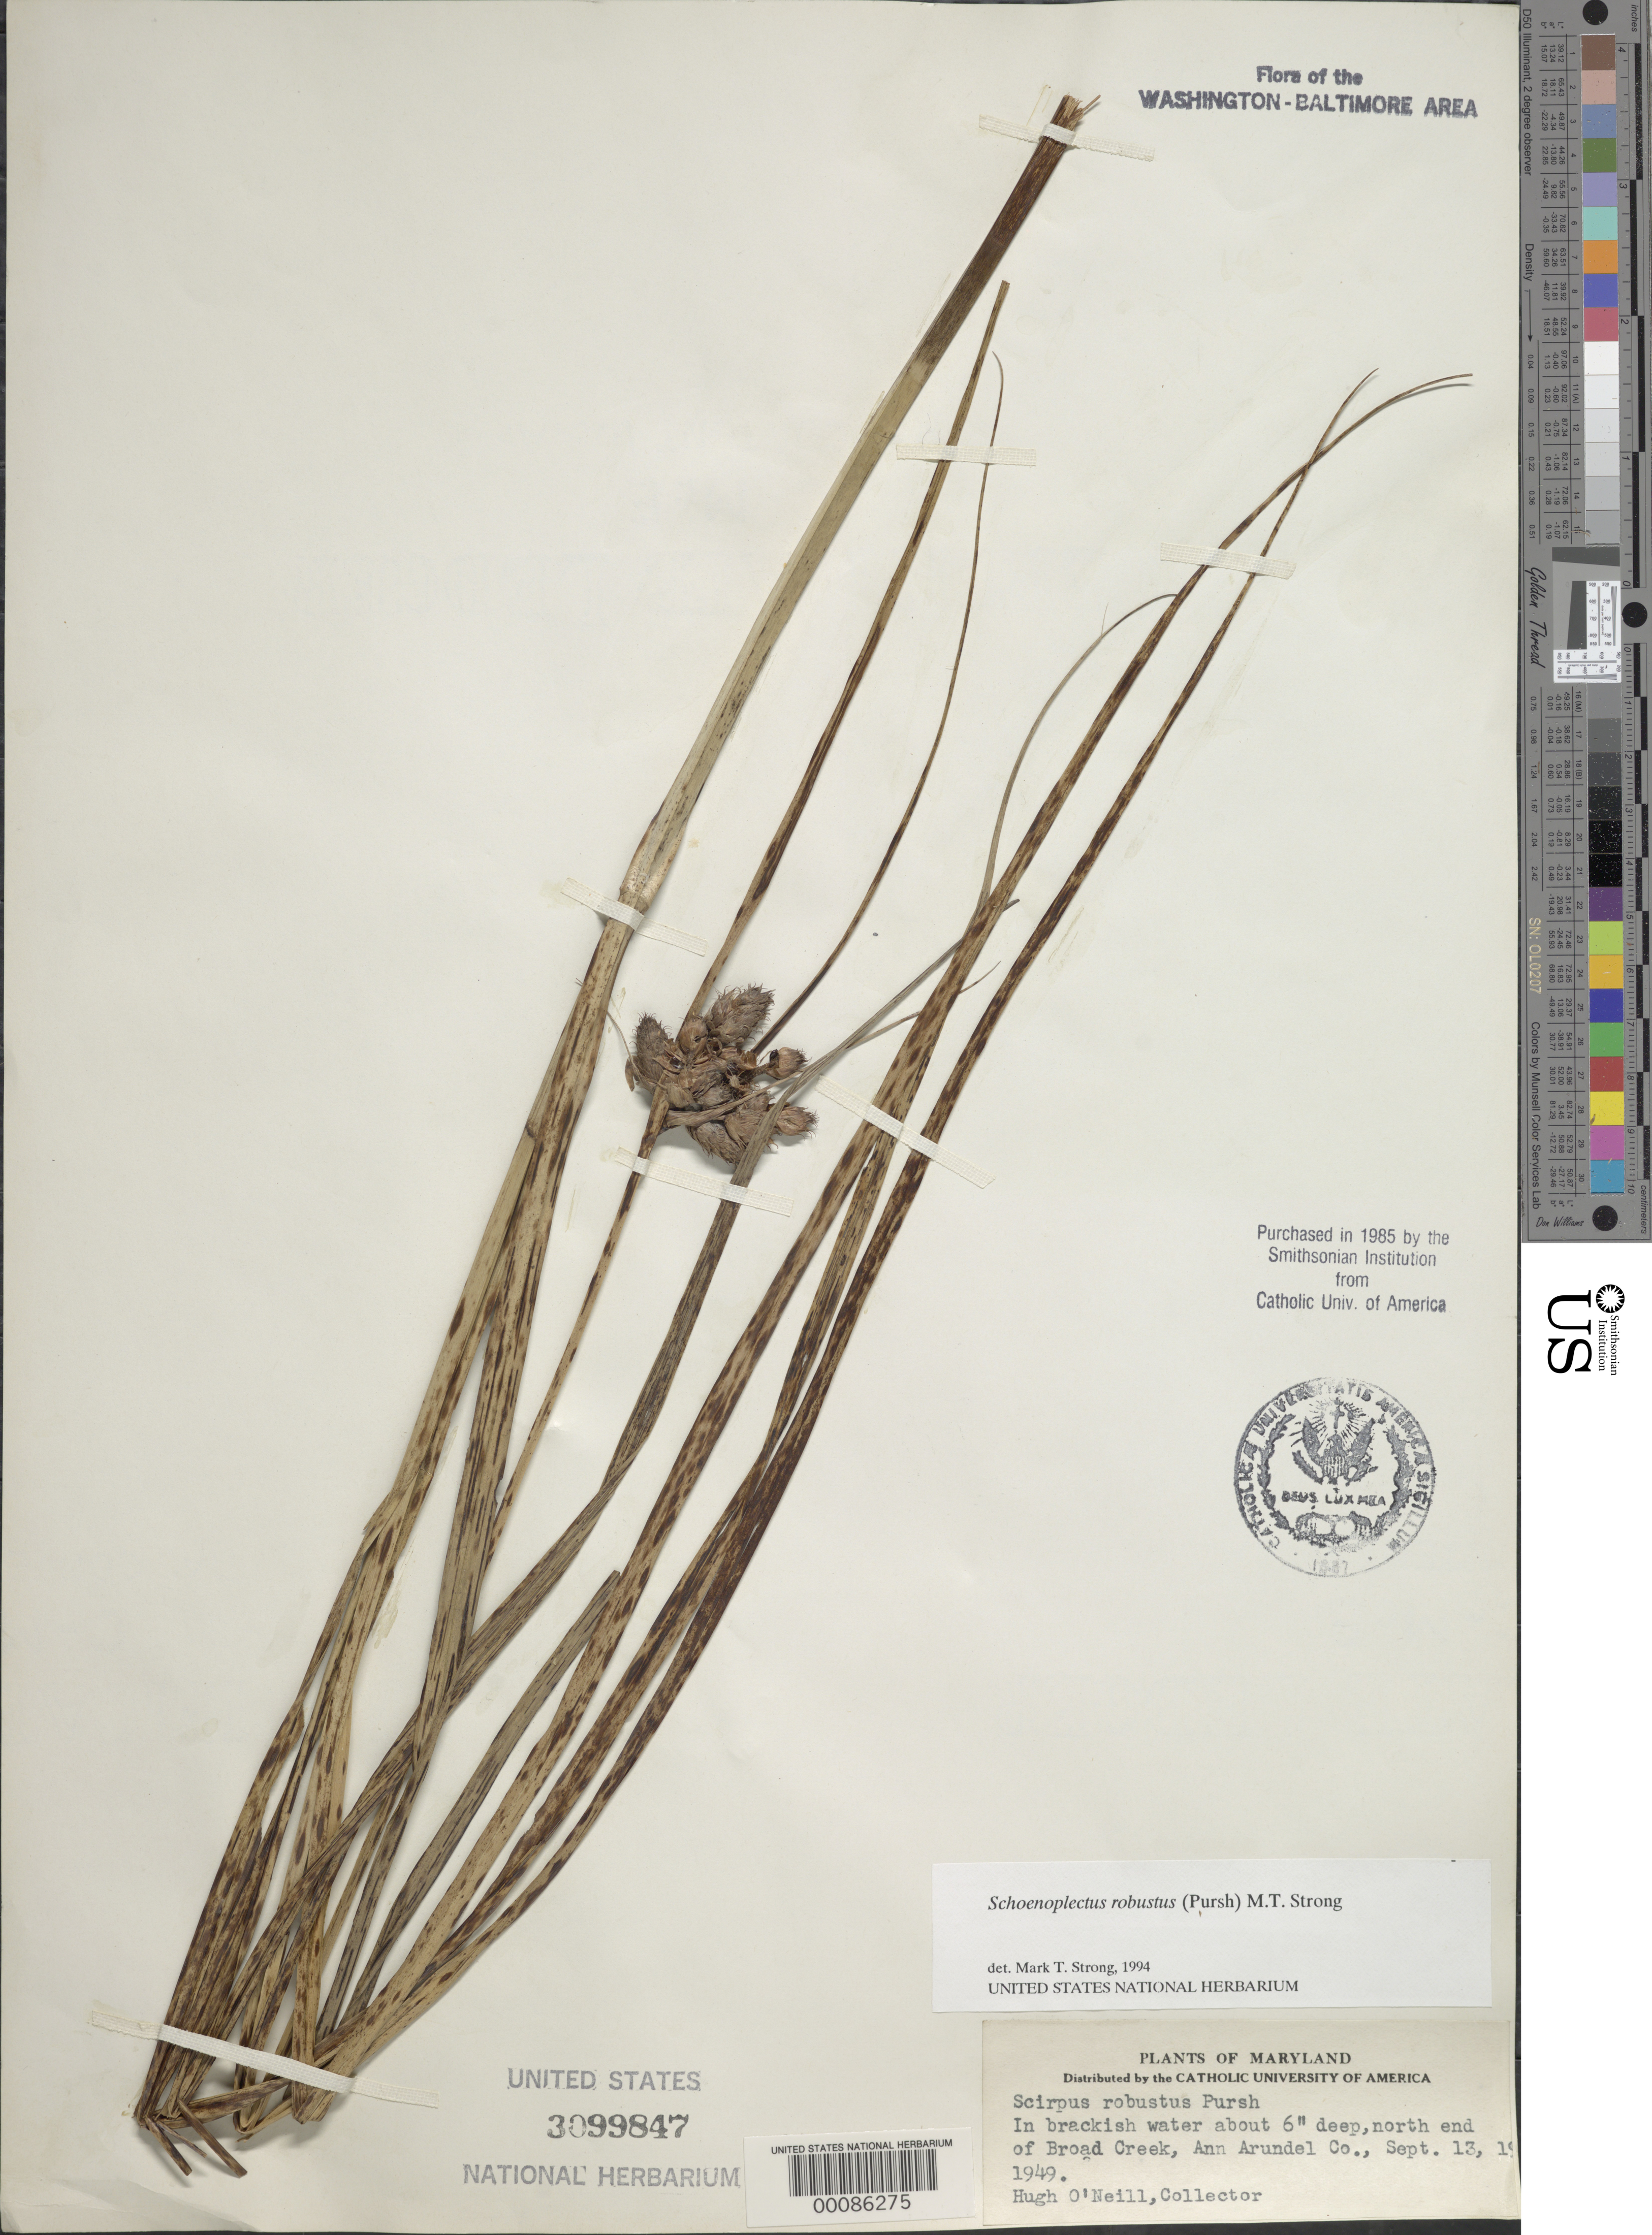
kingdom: Plantae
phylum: Tracheophyta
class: Liliopsida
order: Poales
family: Cyperaceae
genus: Bolboschoenus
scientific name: Bolboschoenus robustus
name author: (Pursh) Soják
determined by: Strong, M. T., (US), Smithsonian Institution - National Museum of Natural History (UNITED STATES)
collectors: H. O'Neill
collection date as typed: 13 Sep 1949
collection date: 1949-09-13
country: United States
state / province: Maryland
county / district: Anne Arundel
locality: Broad Creek north end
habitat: Brackish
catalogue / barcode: US 3099847